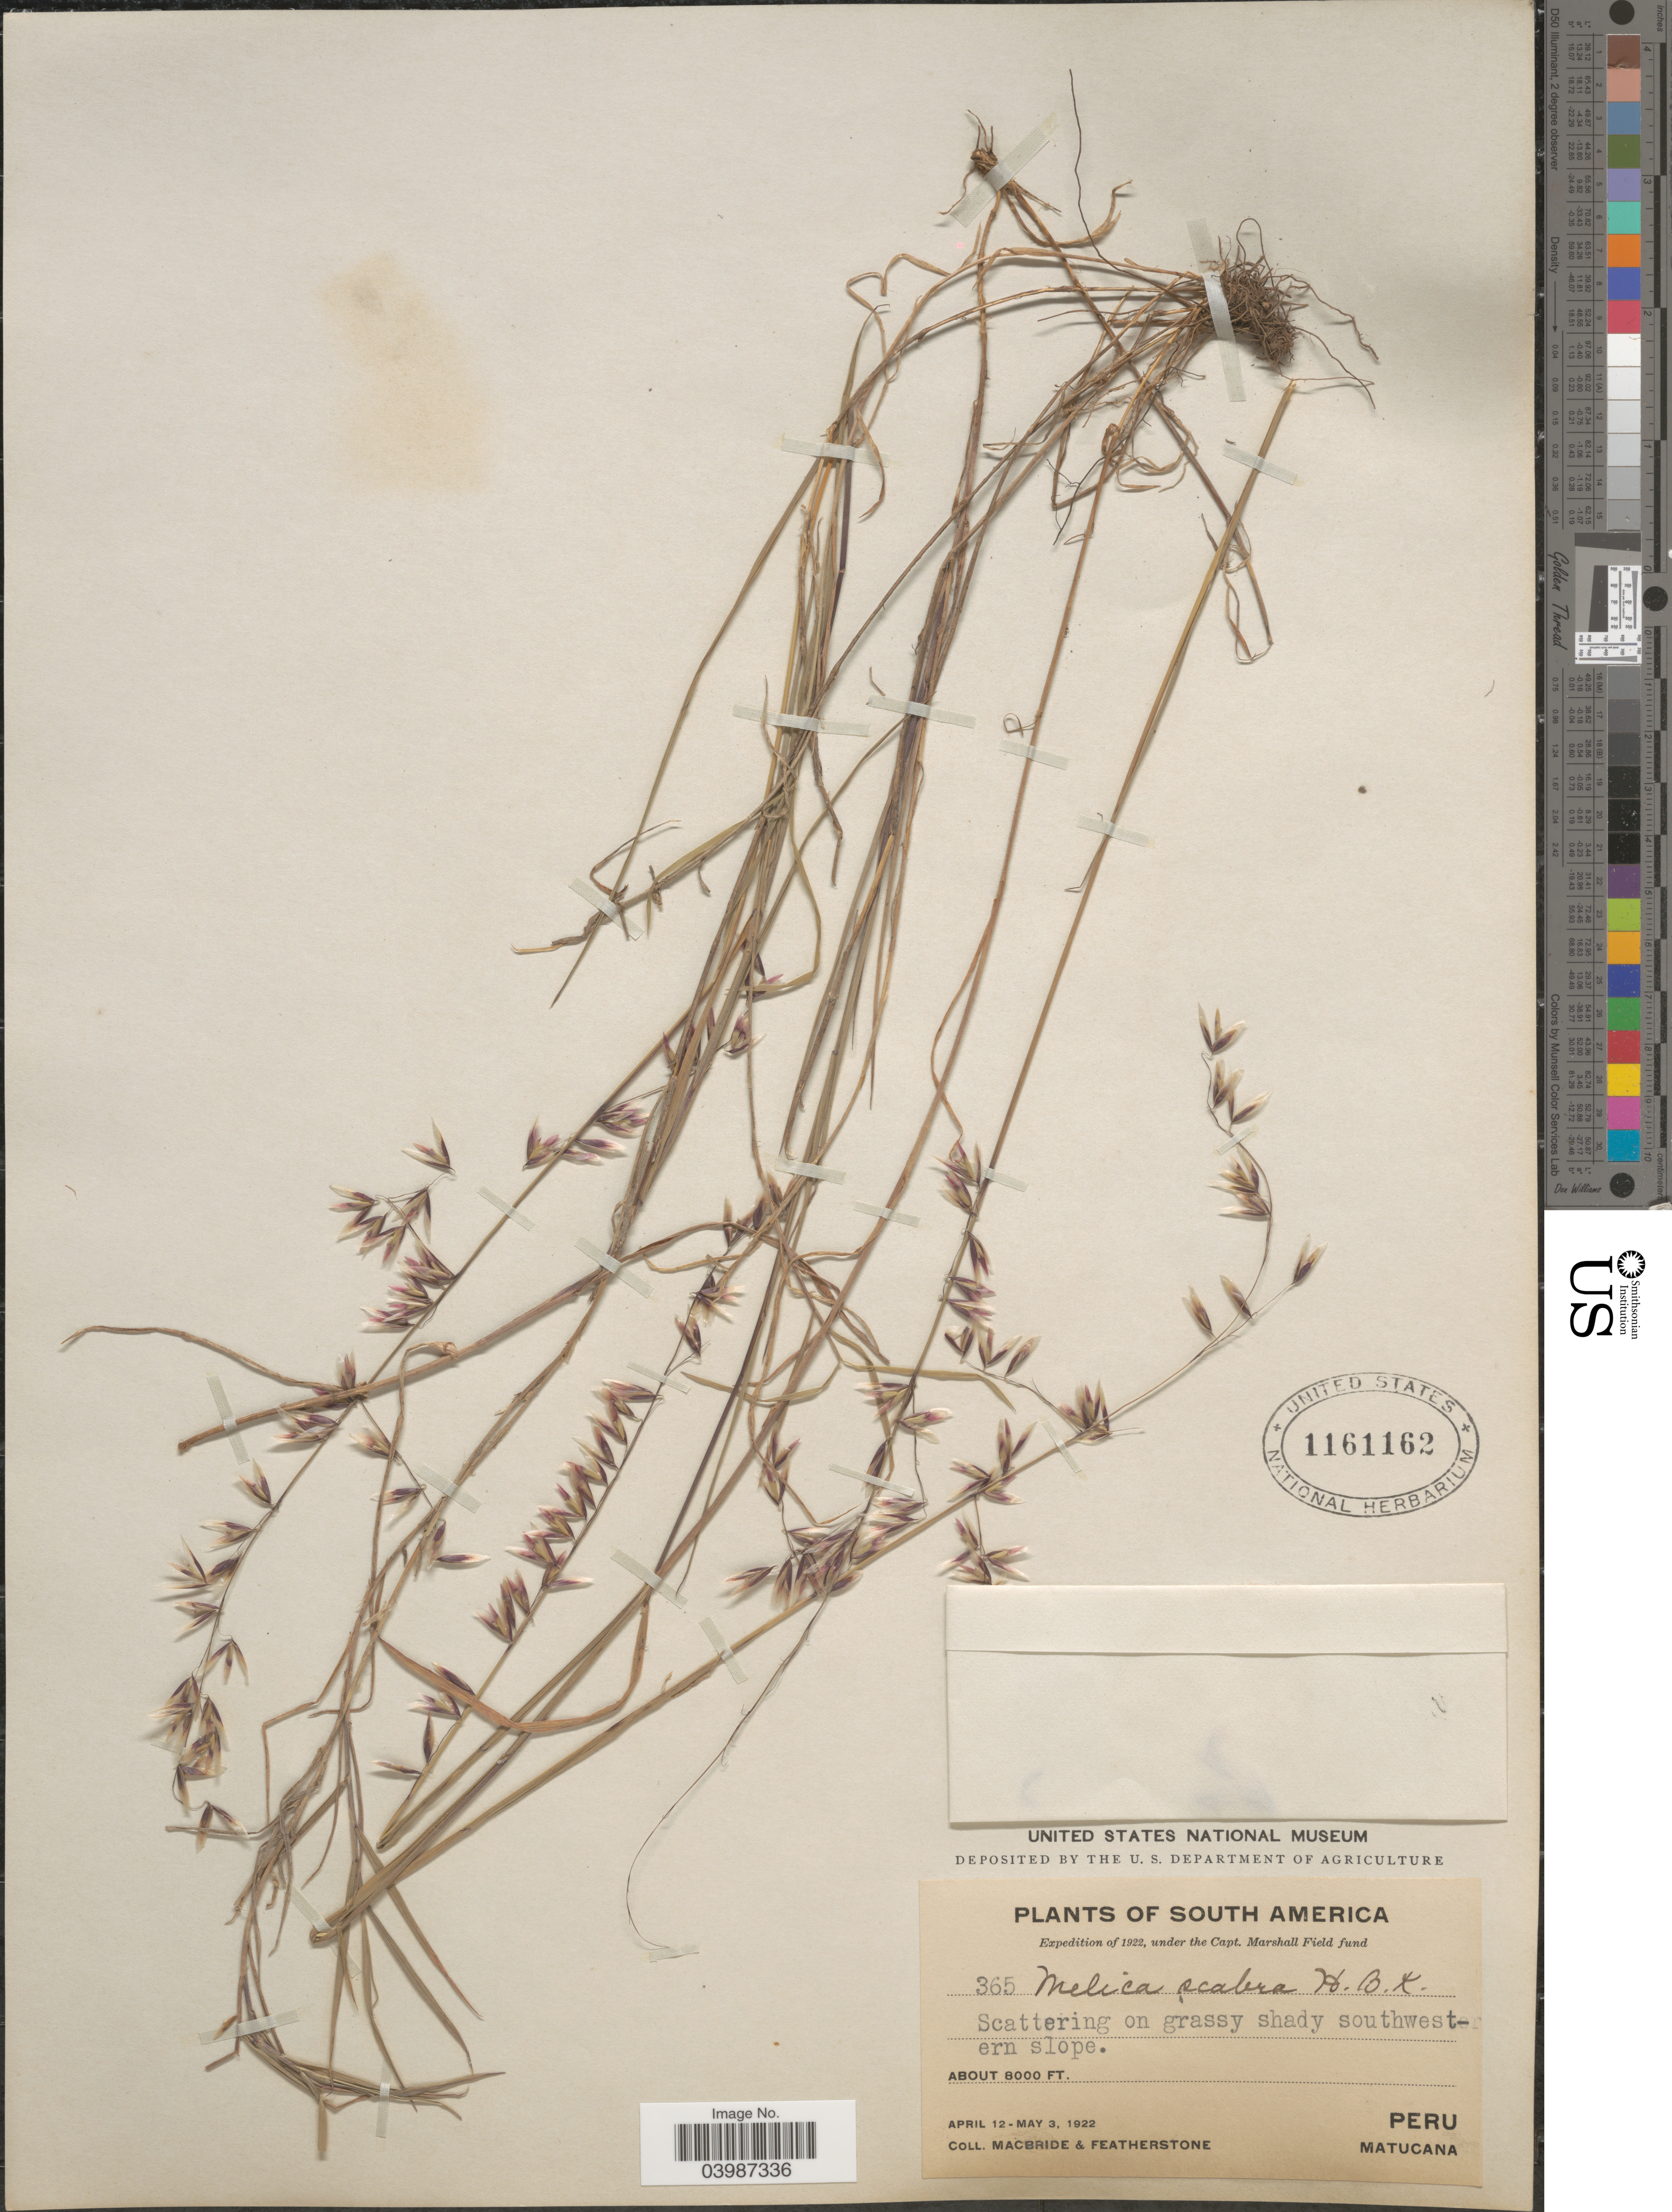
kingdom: Plantae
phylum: Tracheophyta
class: Liliopsida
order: Poales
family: Poaceae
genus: Melica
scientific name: Melica scabra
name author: Kunth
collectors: Macbride, -- & -. Featherstone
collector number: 365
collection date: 1922-04-12/1922-05-03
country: Peru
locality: Scattering on grassy shady southwestern slope. Matucana.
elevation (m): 2438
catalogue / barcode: US 1161162